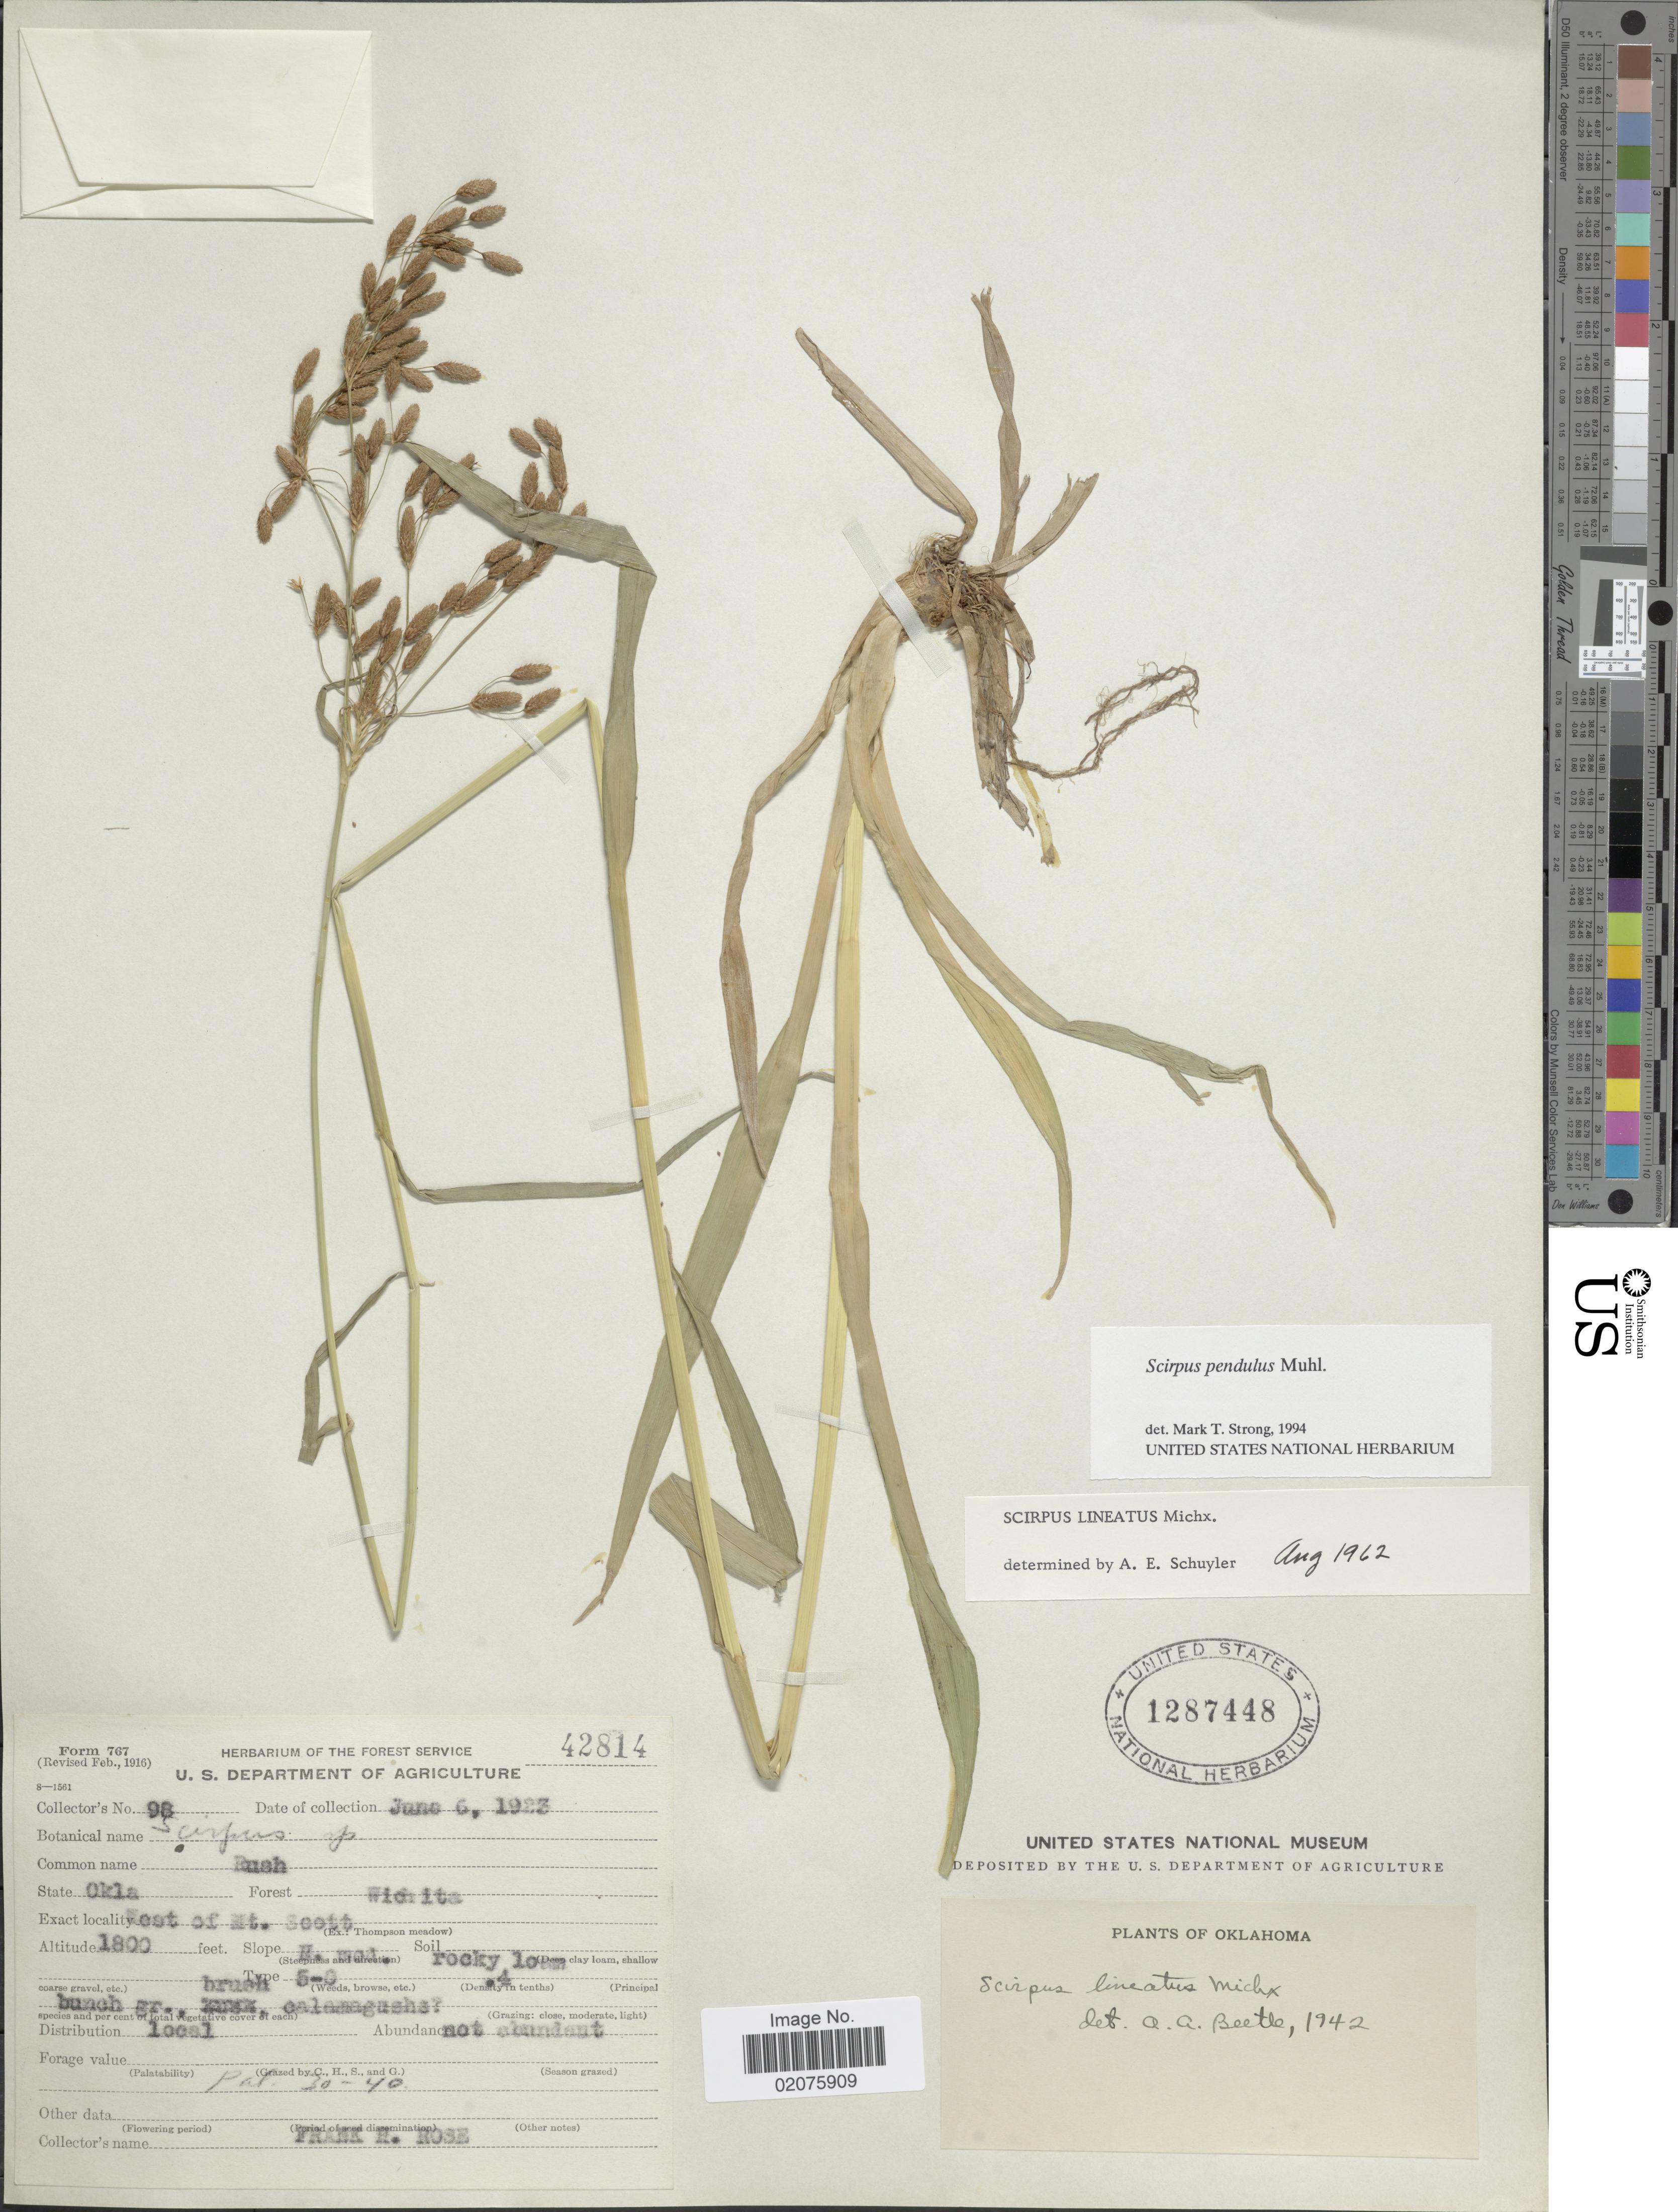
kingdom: Plantae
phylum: Tracheophyta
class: Liliopsida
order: Poales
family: Cyperaceae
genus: Scirpus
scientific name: Scirpus pendulus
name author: Muhl.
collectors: F. H. Rose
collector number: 42814/98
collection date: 1923-06-06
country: United States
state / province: Oklahoma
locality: Okla. Forest: Wichita. West of Mt. Scott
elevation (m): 549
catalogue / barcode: US 1287448